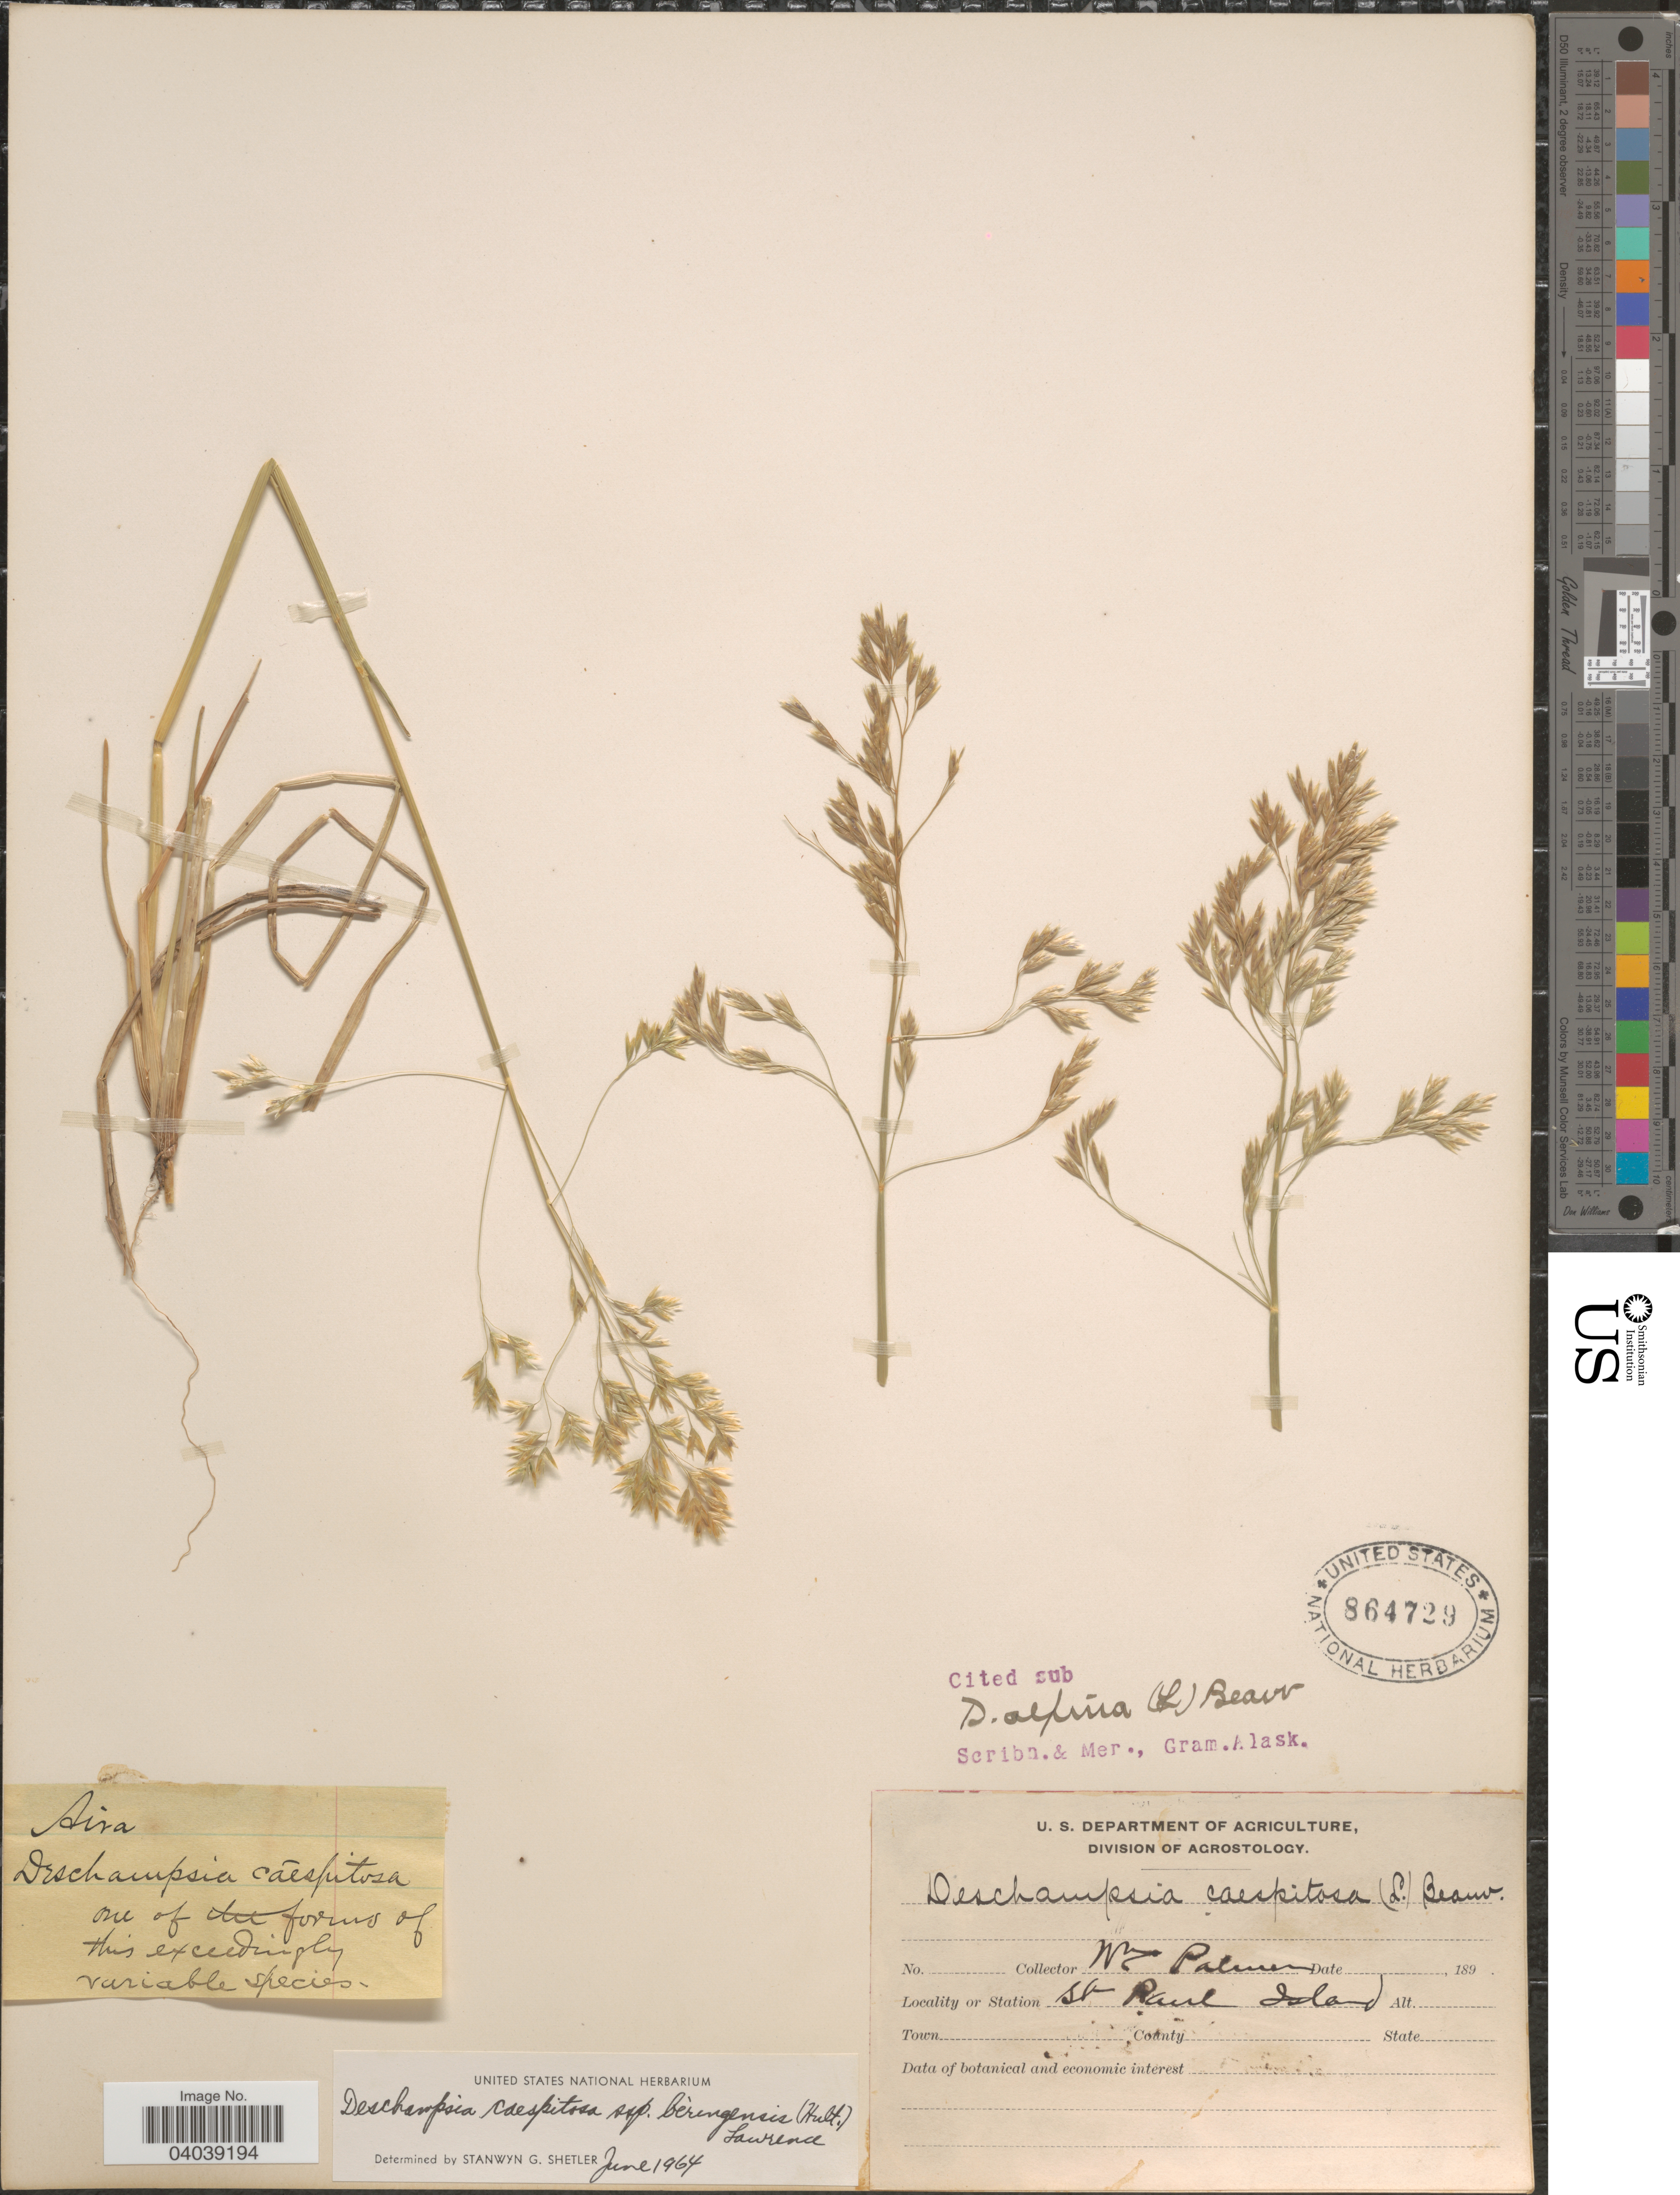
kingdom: Plantae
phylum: Tracheophyta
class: Liliopsida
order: Poales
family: Poaceae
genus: Deschampsia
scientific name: Deschampsia cespitosa subsp. beringensis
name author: (Hultén) Lawrence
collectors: W. Palmer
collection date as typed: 189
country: United States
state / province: Alaska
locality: St Paul Island.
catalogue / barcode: US 864729